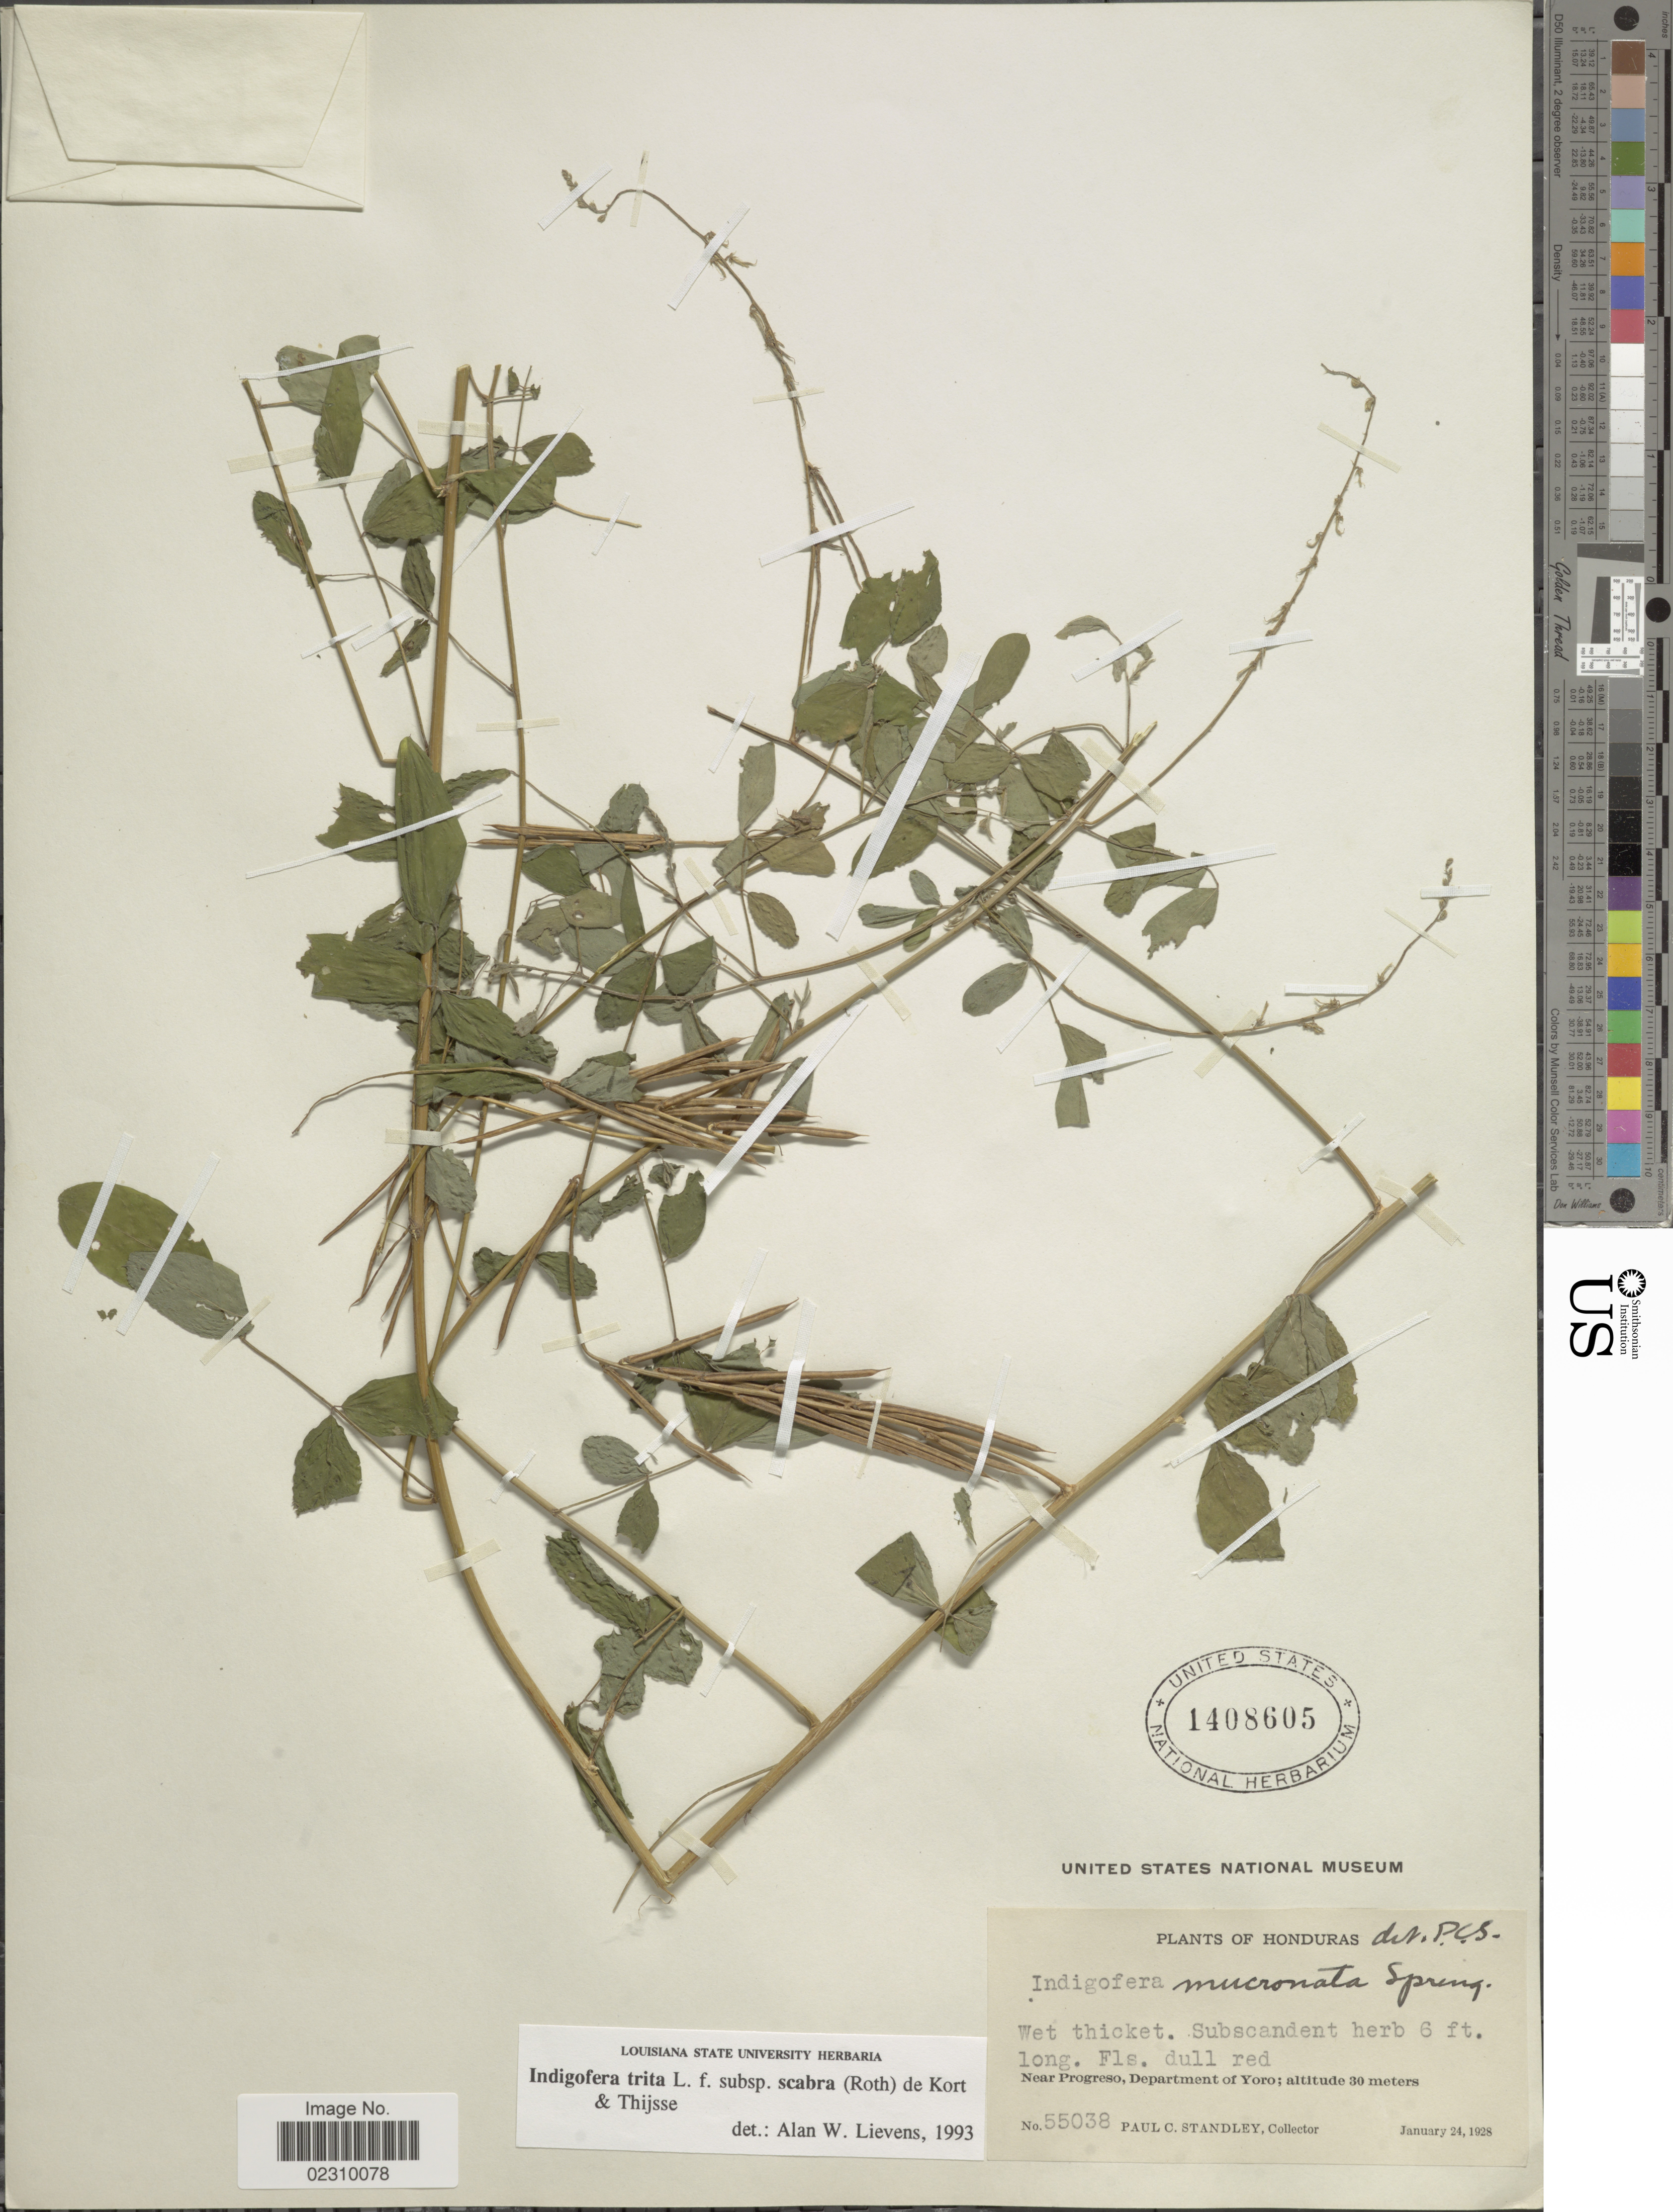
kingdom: Plantae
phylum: Tracheophyta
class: Magnoliopsida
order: Fabales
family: Fabaceae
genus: Indigofera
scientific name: Indigofera trita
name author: L. f.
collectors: P. C. Standley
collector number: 55038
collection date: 1928-01-24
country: Honduras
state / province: Yoro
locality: Near Progreso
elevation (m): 30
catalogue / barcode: US 1408605